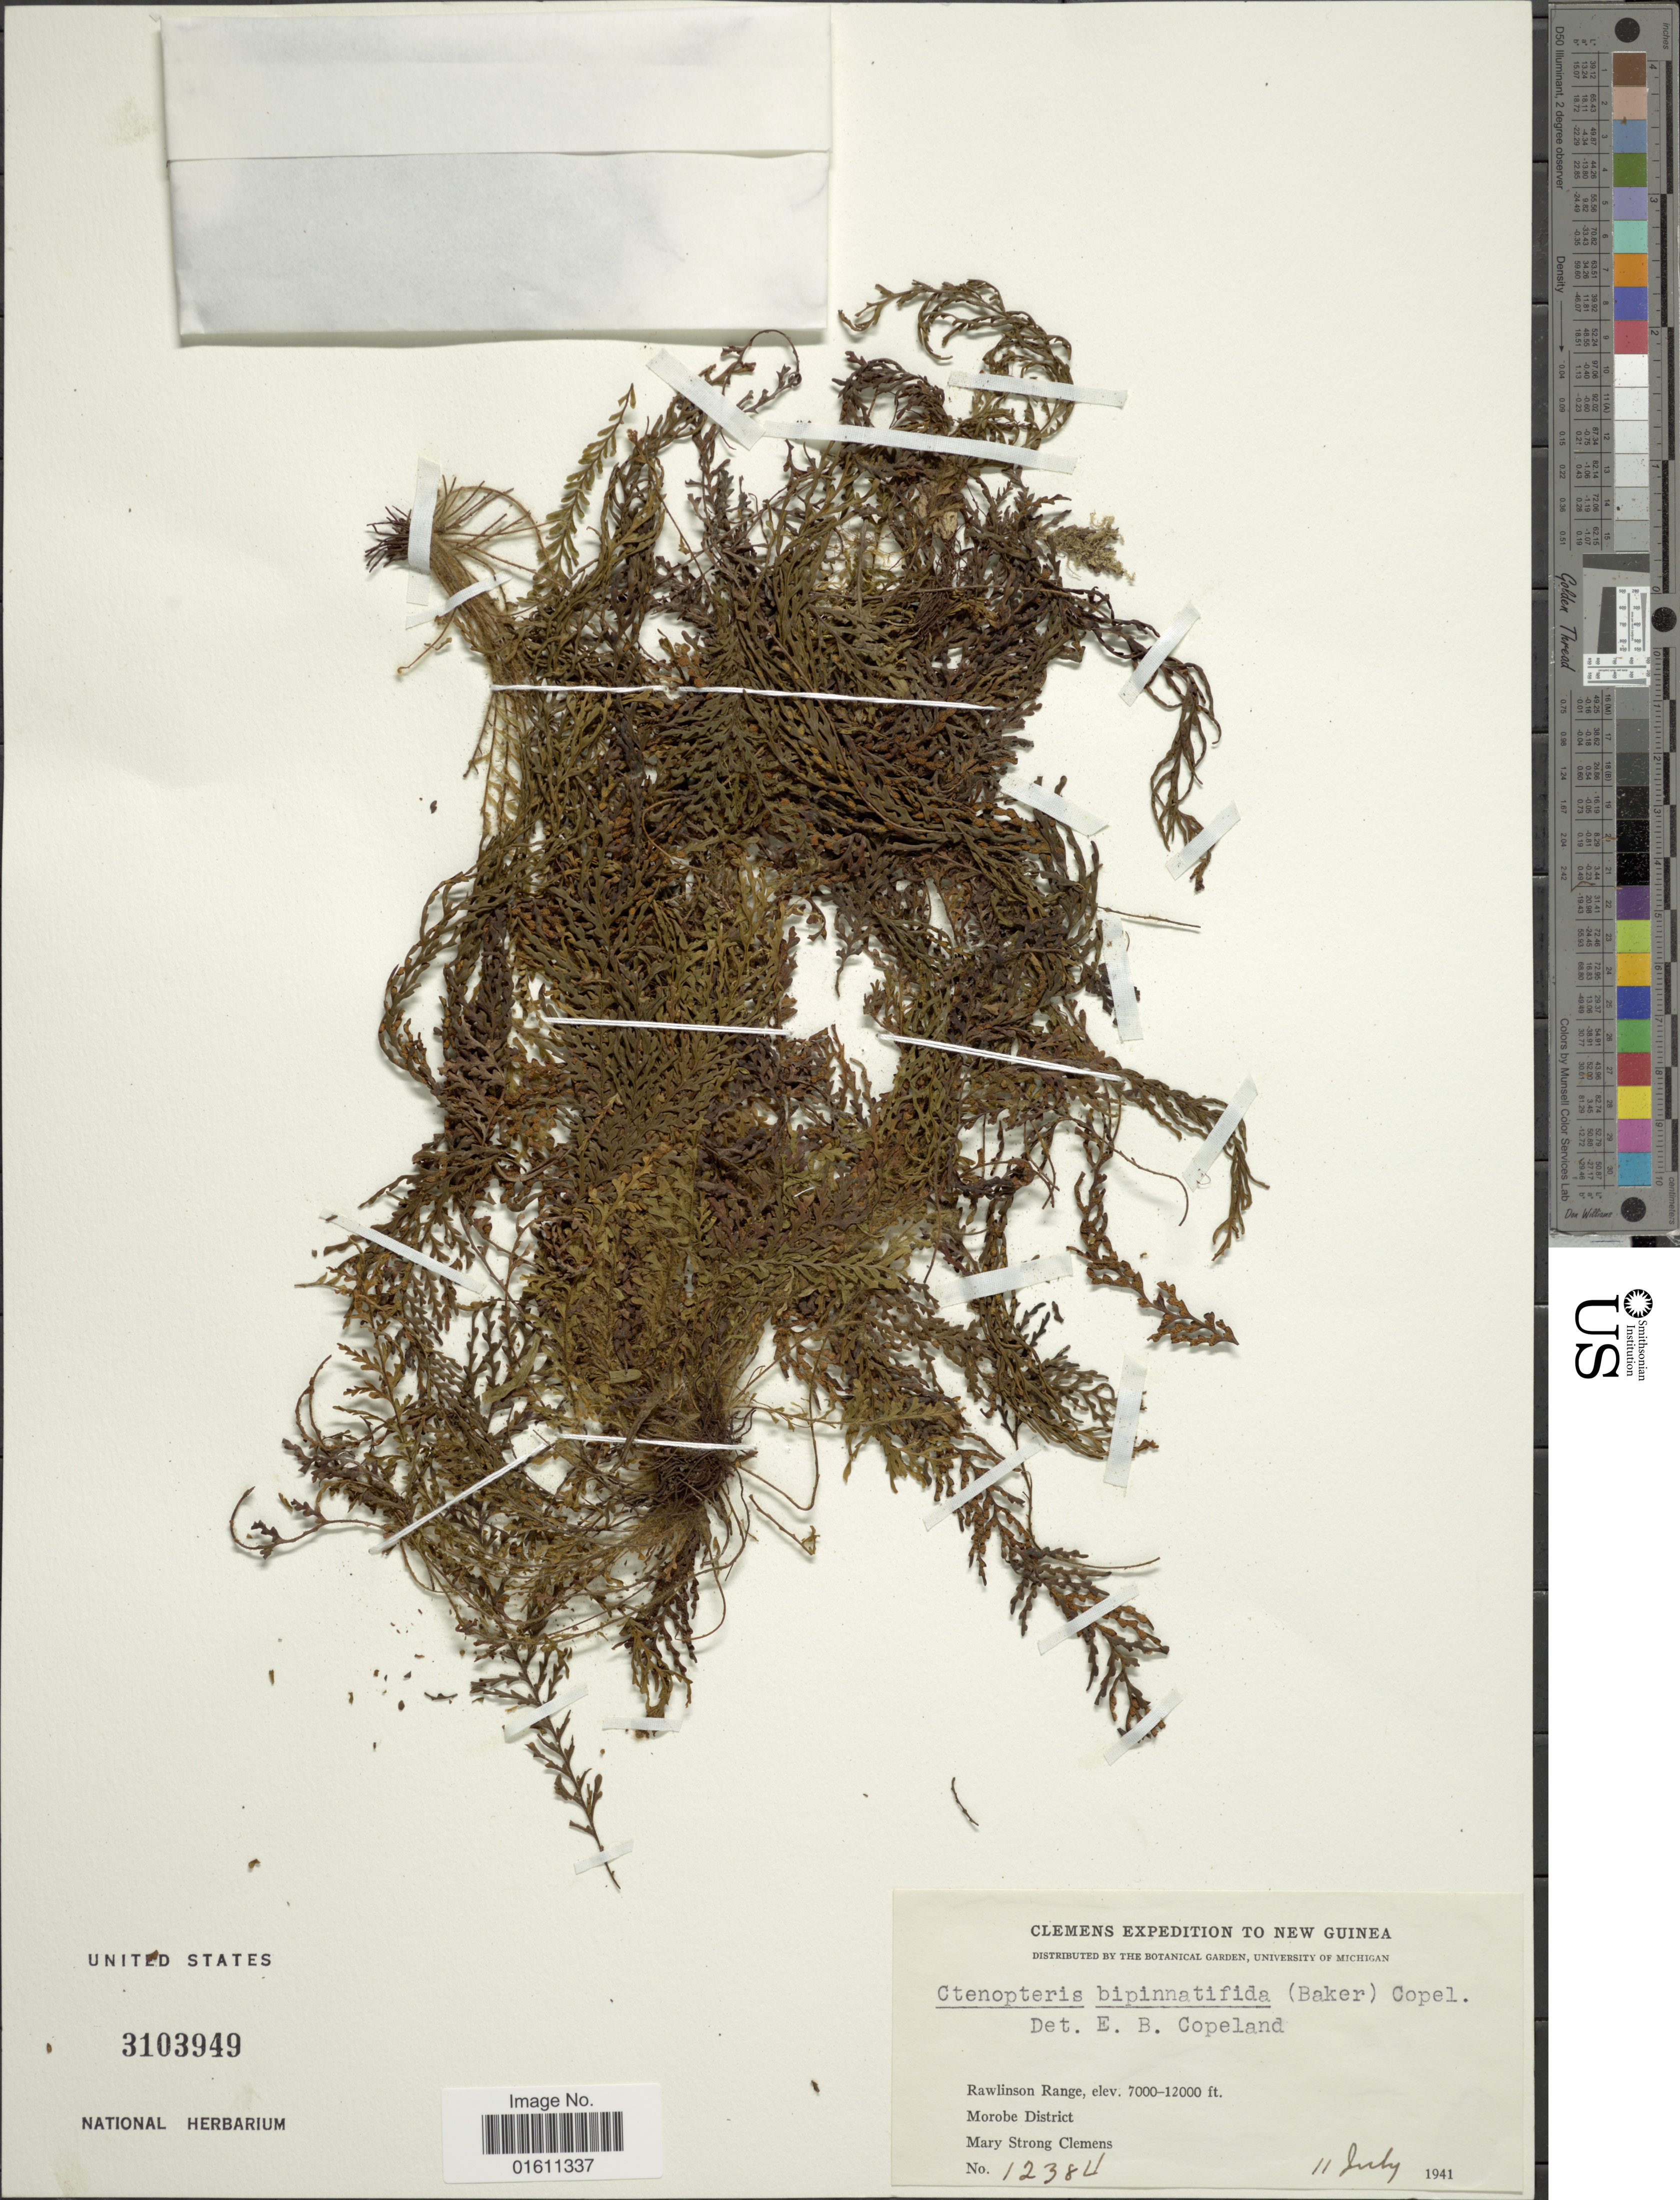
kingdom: Plantae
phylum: Tracheophyta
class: Polypodiopsida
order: Polypodiales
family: Polypodiaceae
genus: Tomophyllum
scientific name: Tomophyllum bipinnatifidum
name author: (Baker) Parris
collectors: M. S. Clemens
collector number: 12384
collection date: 1941-07-11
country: Papua New Guinea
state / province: Morobe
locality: New Guinea, Rawlinson Range, Morobe District.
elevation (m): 2134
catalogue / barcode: US 3103949